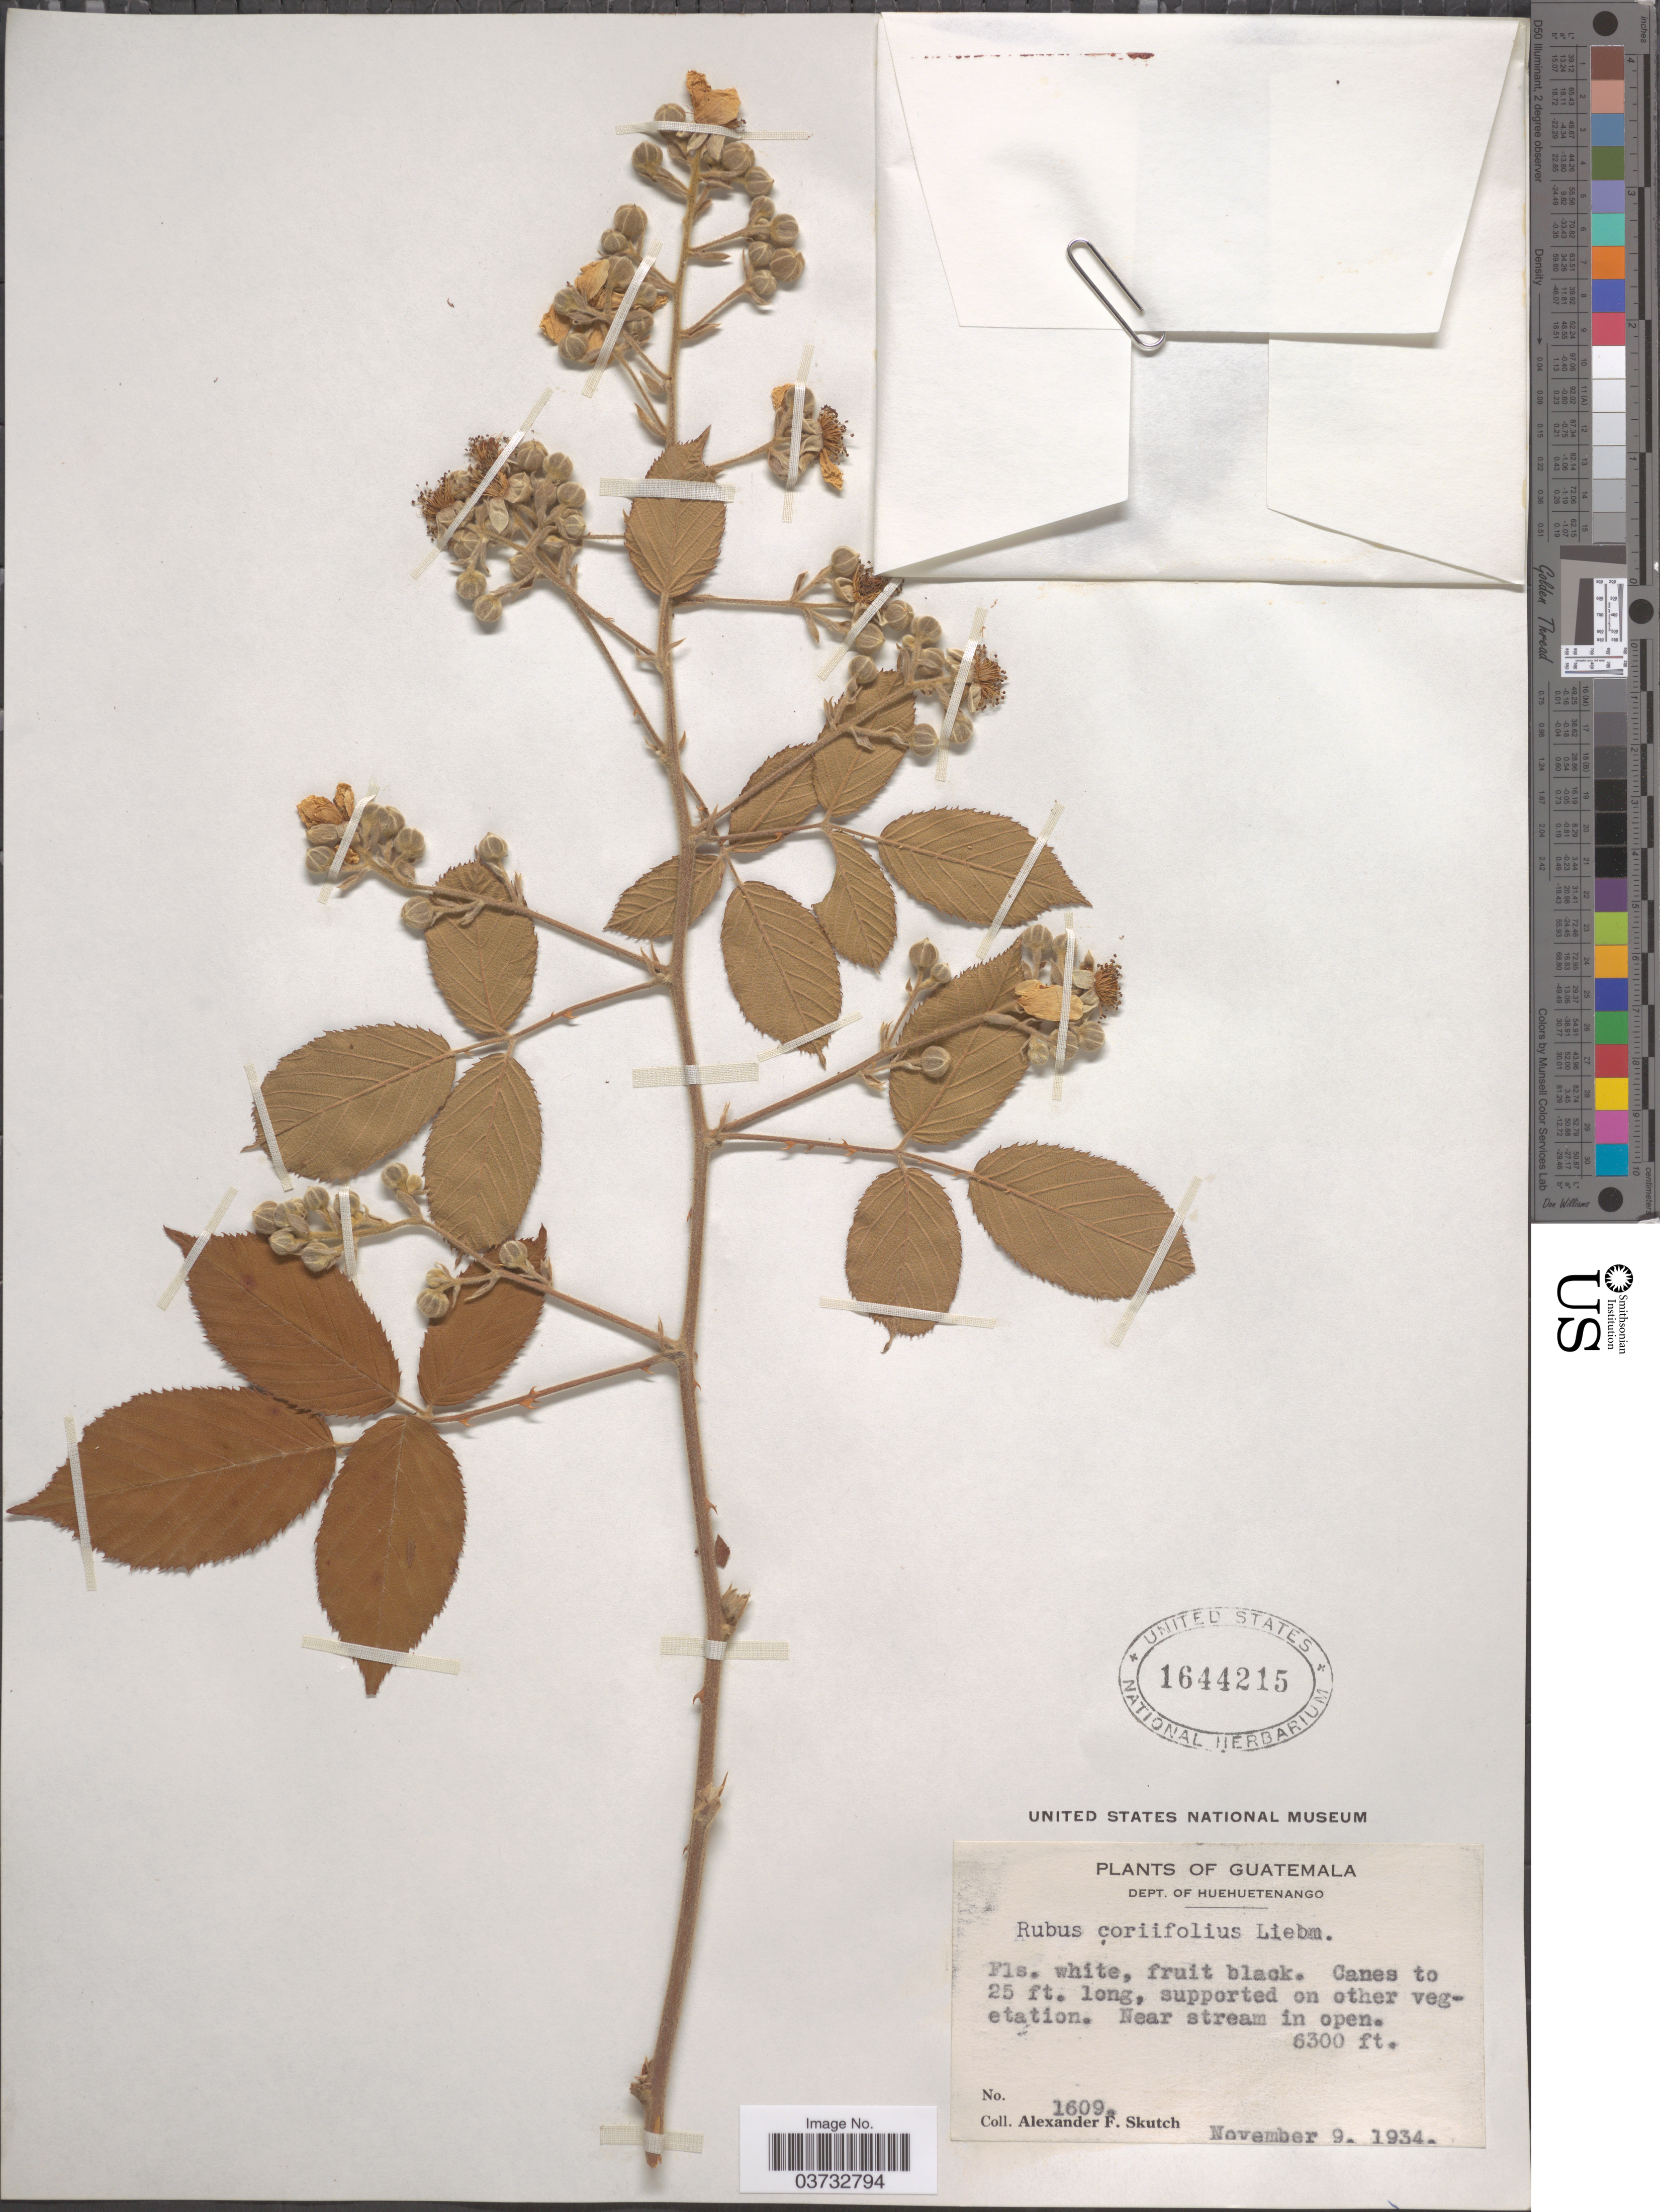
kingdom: Plantae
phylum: Tracheophyta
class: Magnoliopsida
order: Rosales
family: Rosaceae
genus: Rubus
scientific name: Rubus coriifolius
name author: Liebm.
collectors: A. F. Skutch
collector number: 1609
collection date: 1934-11-09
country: Guatemala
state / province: Huehuetenango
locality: Dept. of Huehuetenango.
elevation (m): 1920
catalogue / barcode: US 1644215